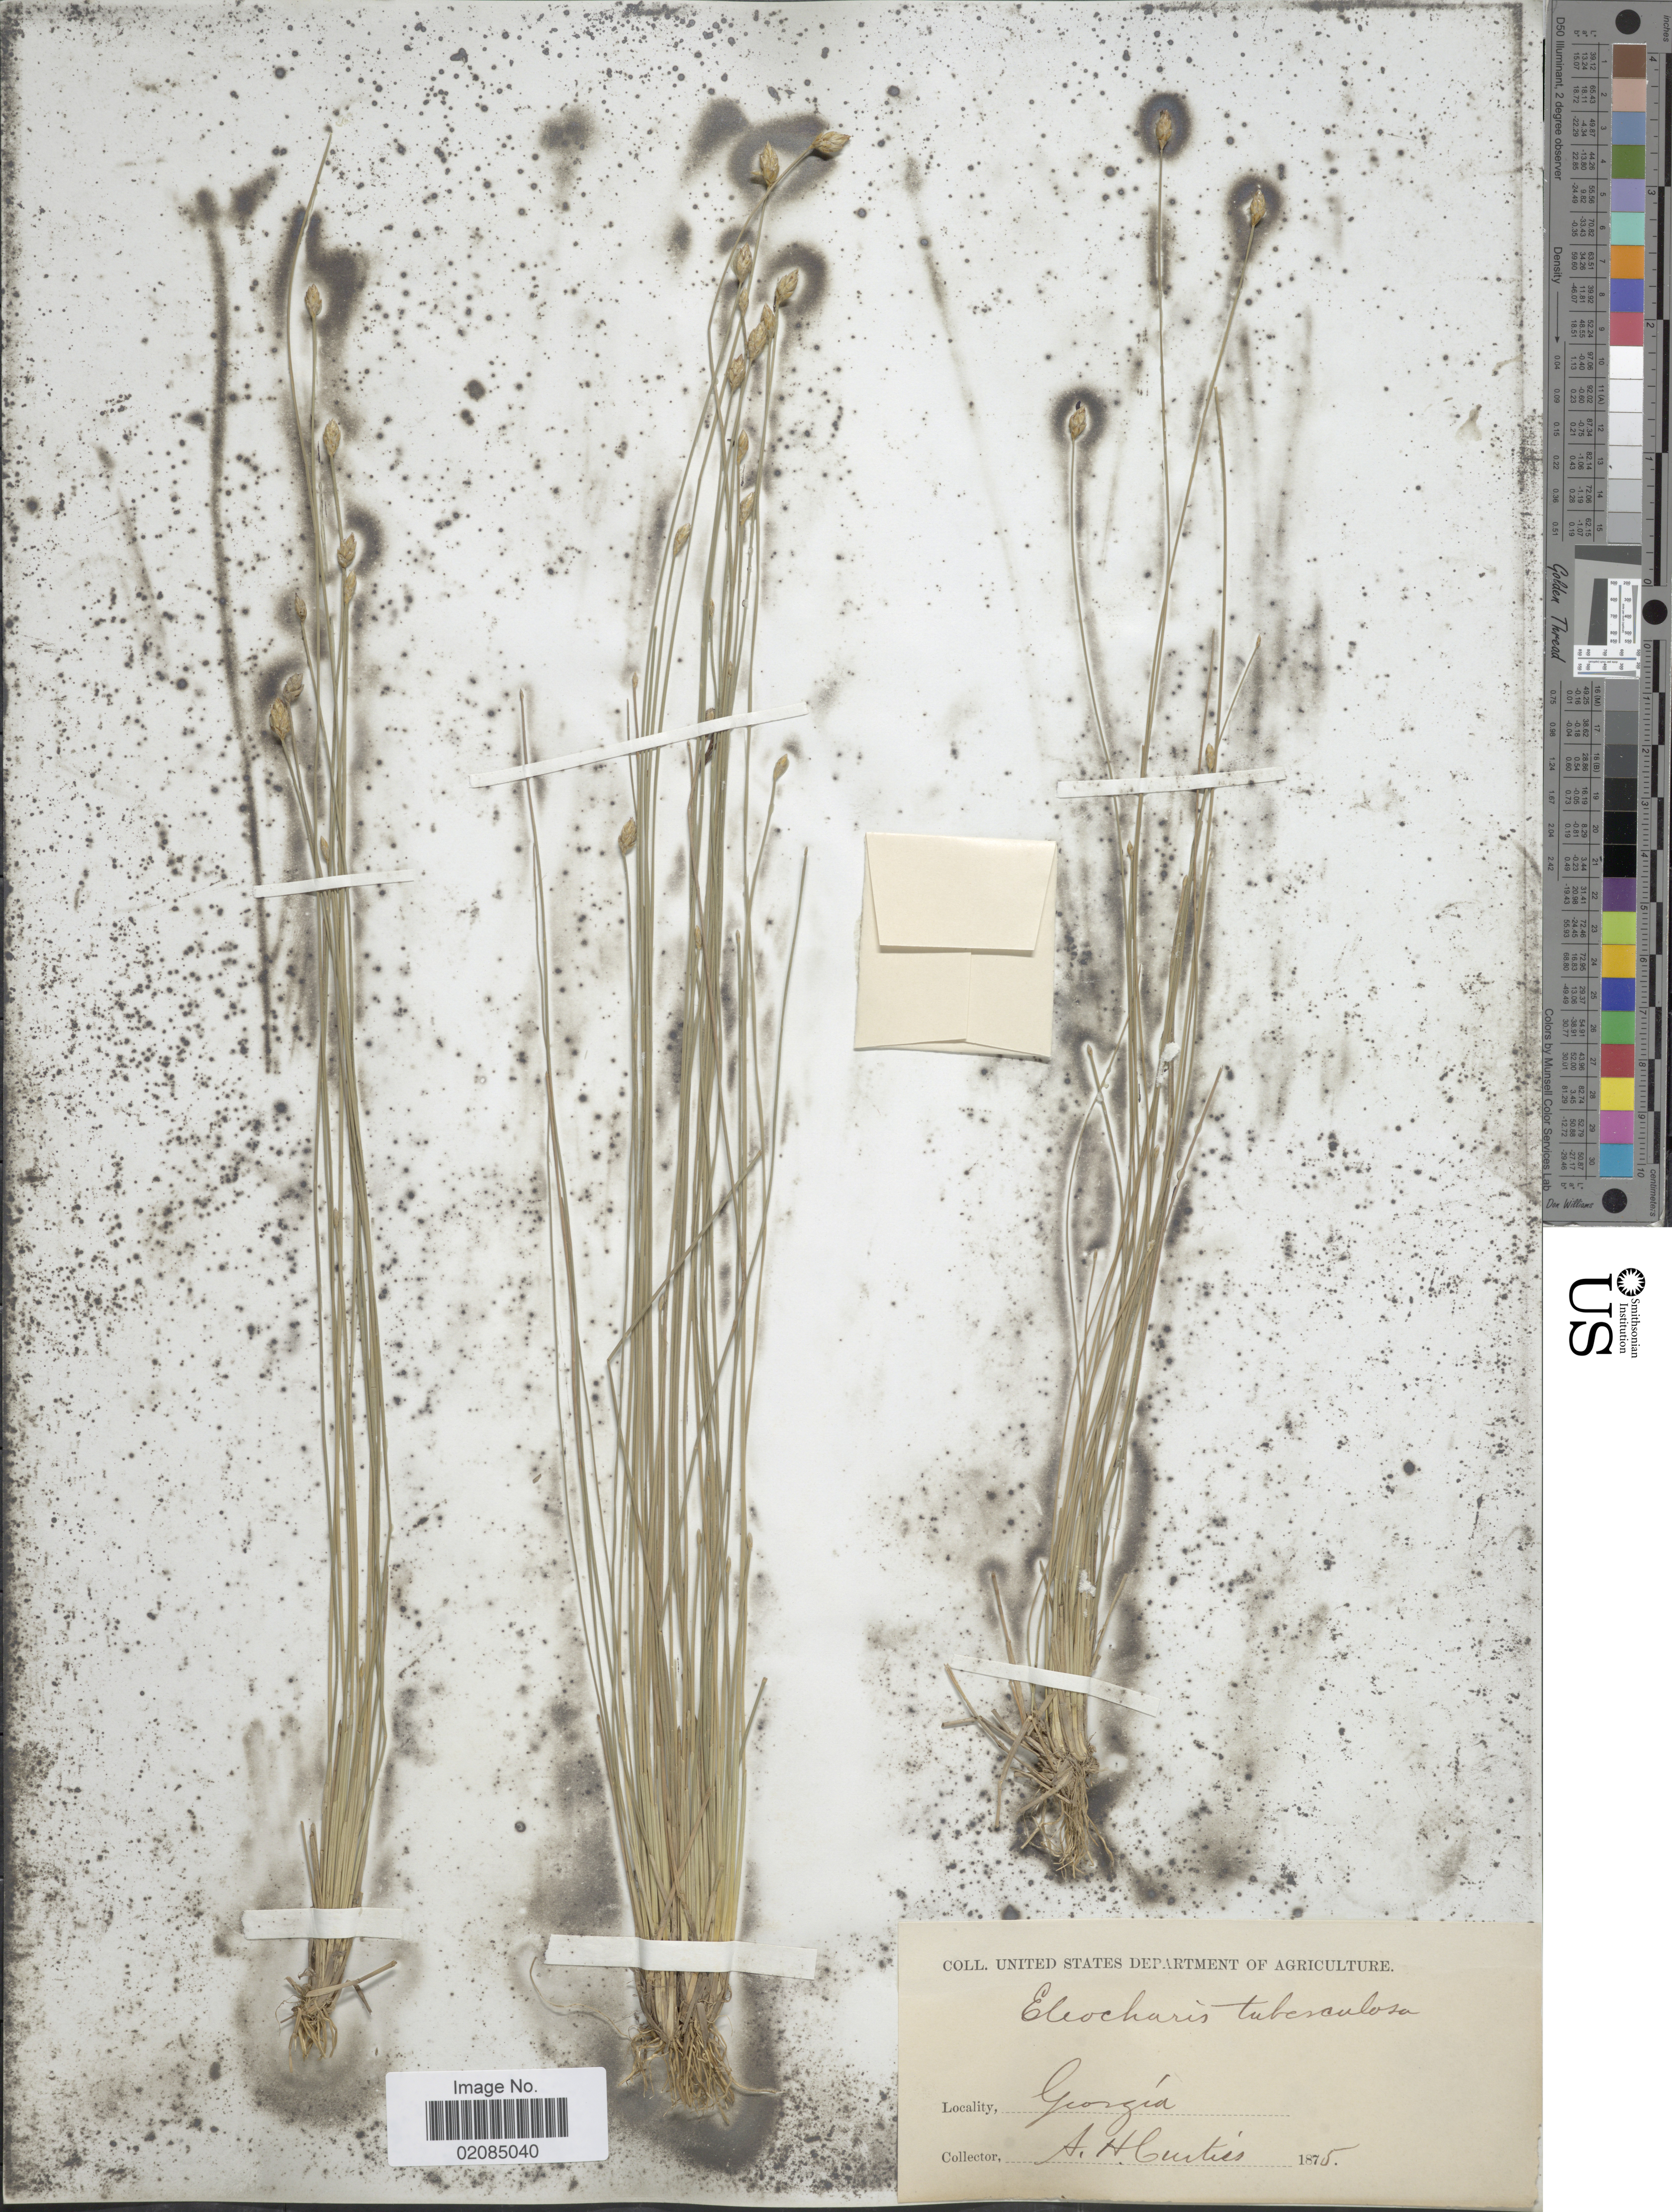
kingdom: Plantae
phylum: Tracheophyta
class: Liliopsida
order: Poales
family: Cyperaceae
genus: Eleocharis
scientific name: Eleocharis tuberculosa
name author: (Michx.) Roem. & Schult.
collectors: A. H. Curtiss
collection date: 1875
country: United States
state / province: Georgia